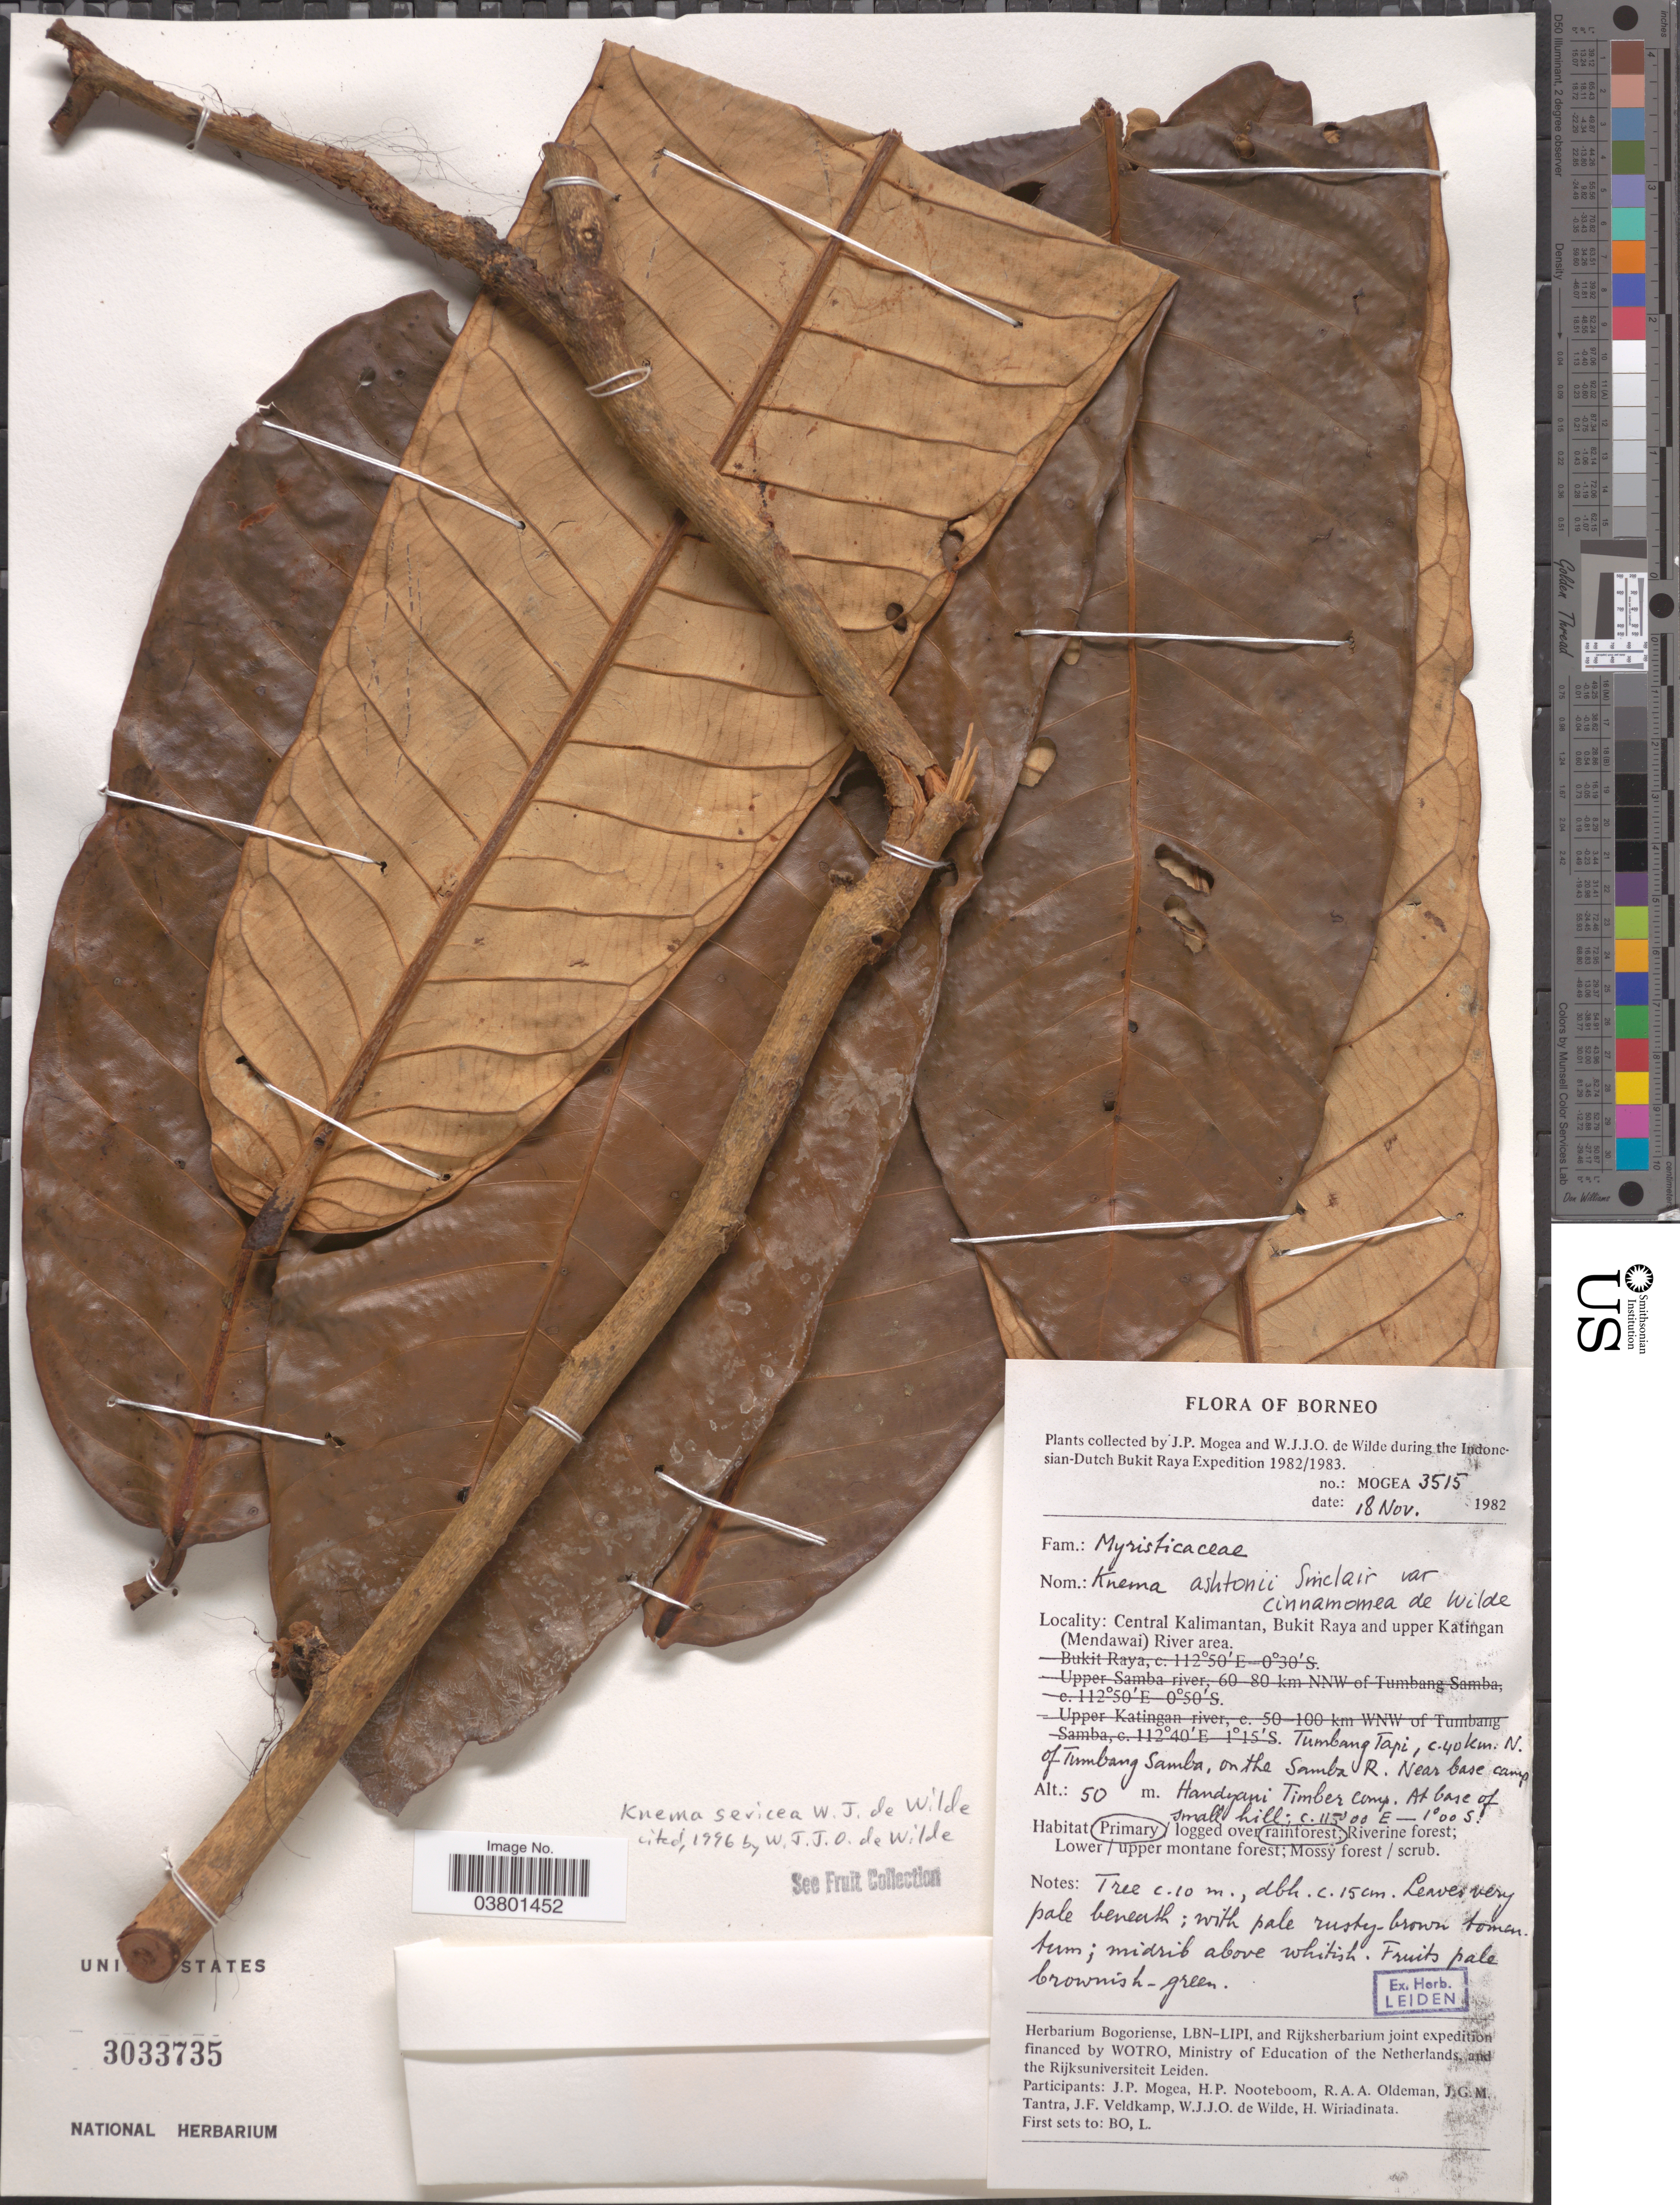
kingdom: Plantae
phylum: Tracheophyta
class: Magnoliopsida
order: Magnoliales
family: Myristicaceae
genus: Knema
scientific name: Knema sericea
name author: W.J. de Wilde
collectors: J. Mogea & W. J. de Wilde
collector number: Mogea 3515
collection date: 1982-11-18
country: Indonesia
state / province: Kalimantan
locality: Central Kalimantan, Bukit Raya and upper Katingan (Mendawai) River area. Tumbang Tapi, c. 40 km. N of Tumbang Samba, on the Samba R. Near base camp Handyani Timber Camp. At base of small hill.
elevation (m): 50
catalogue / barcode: US 3033735